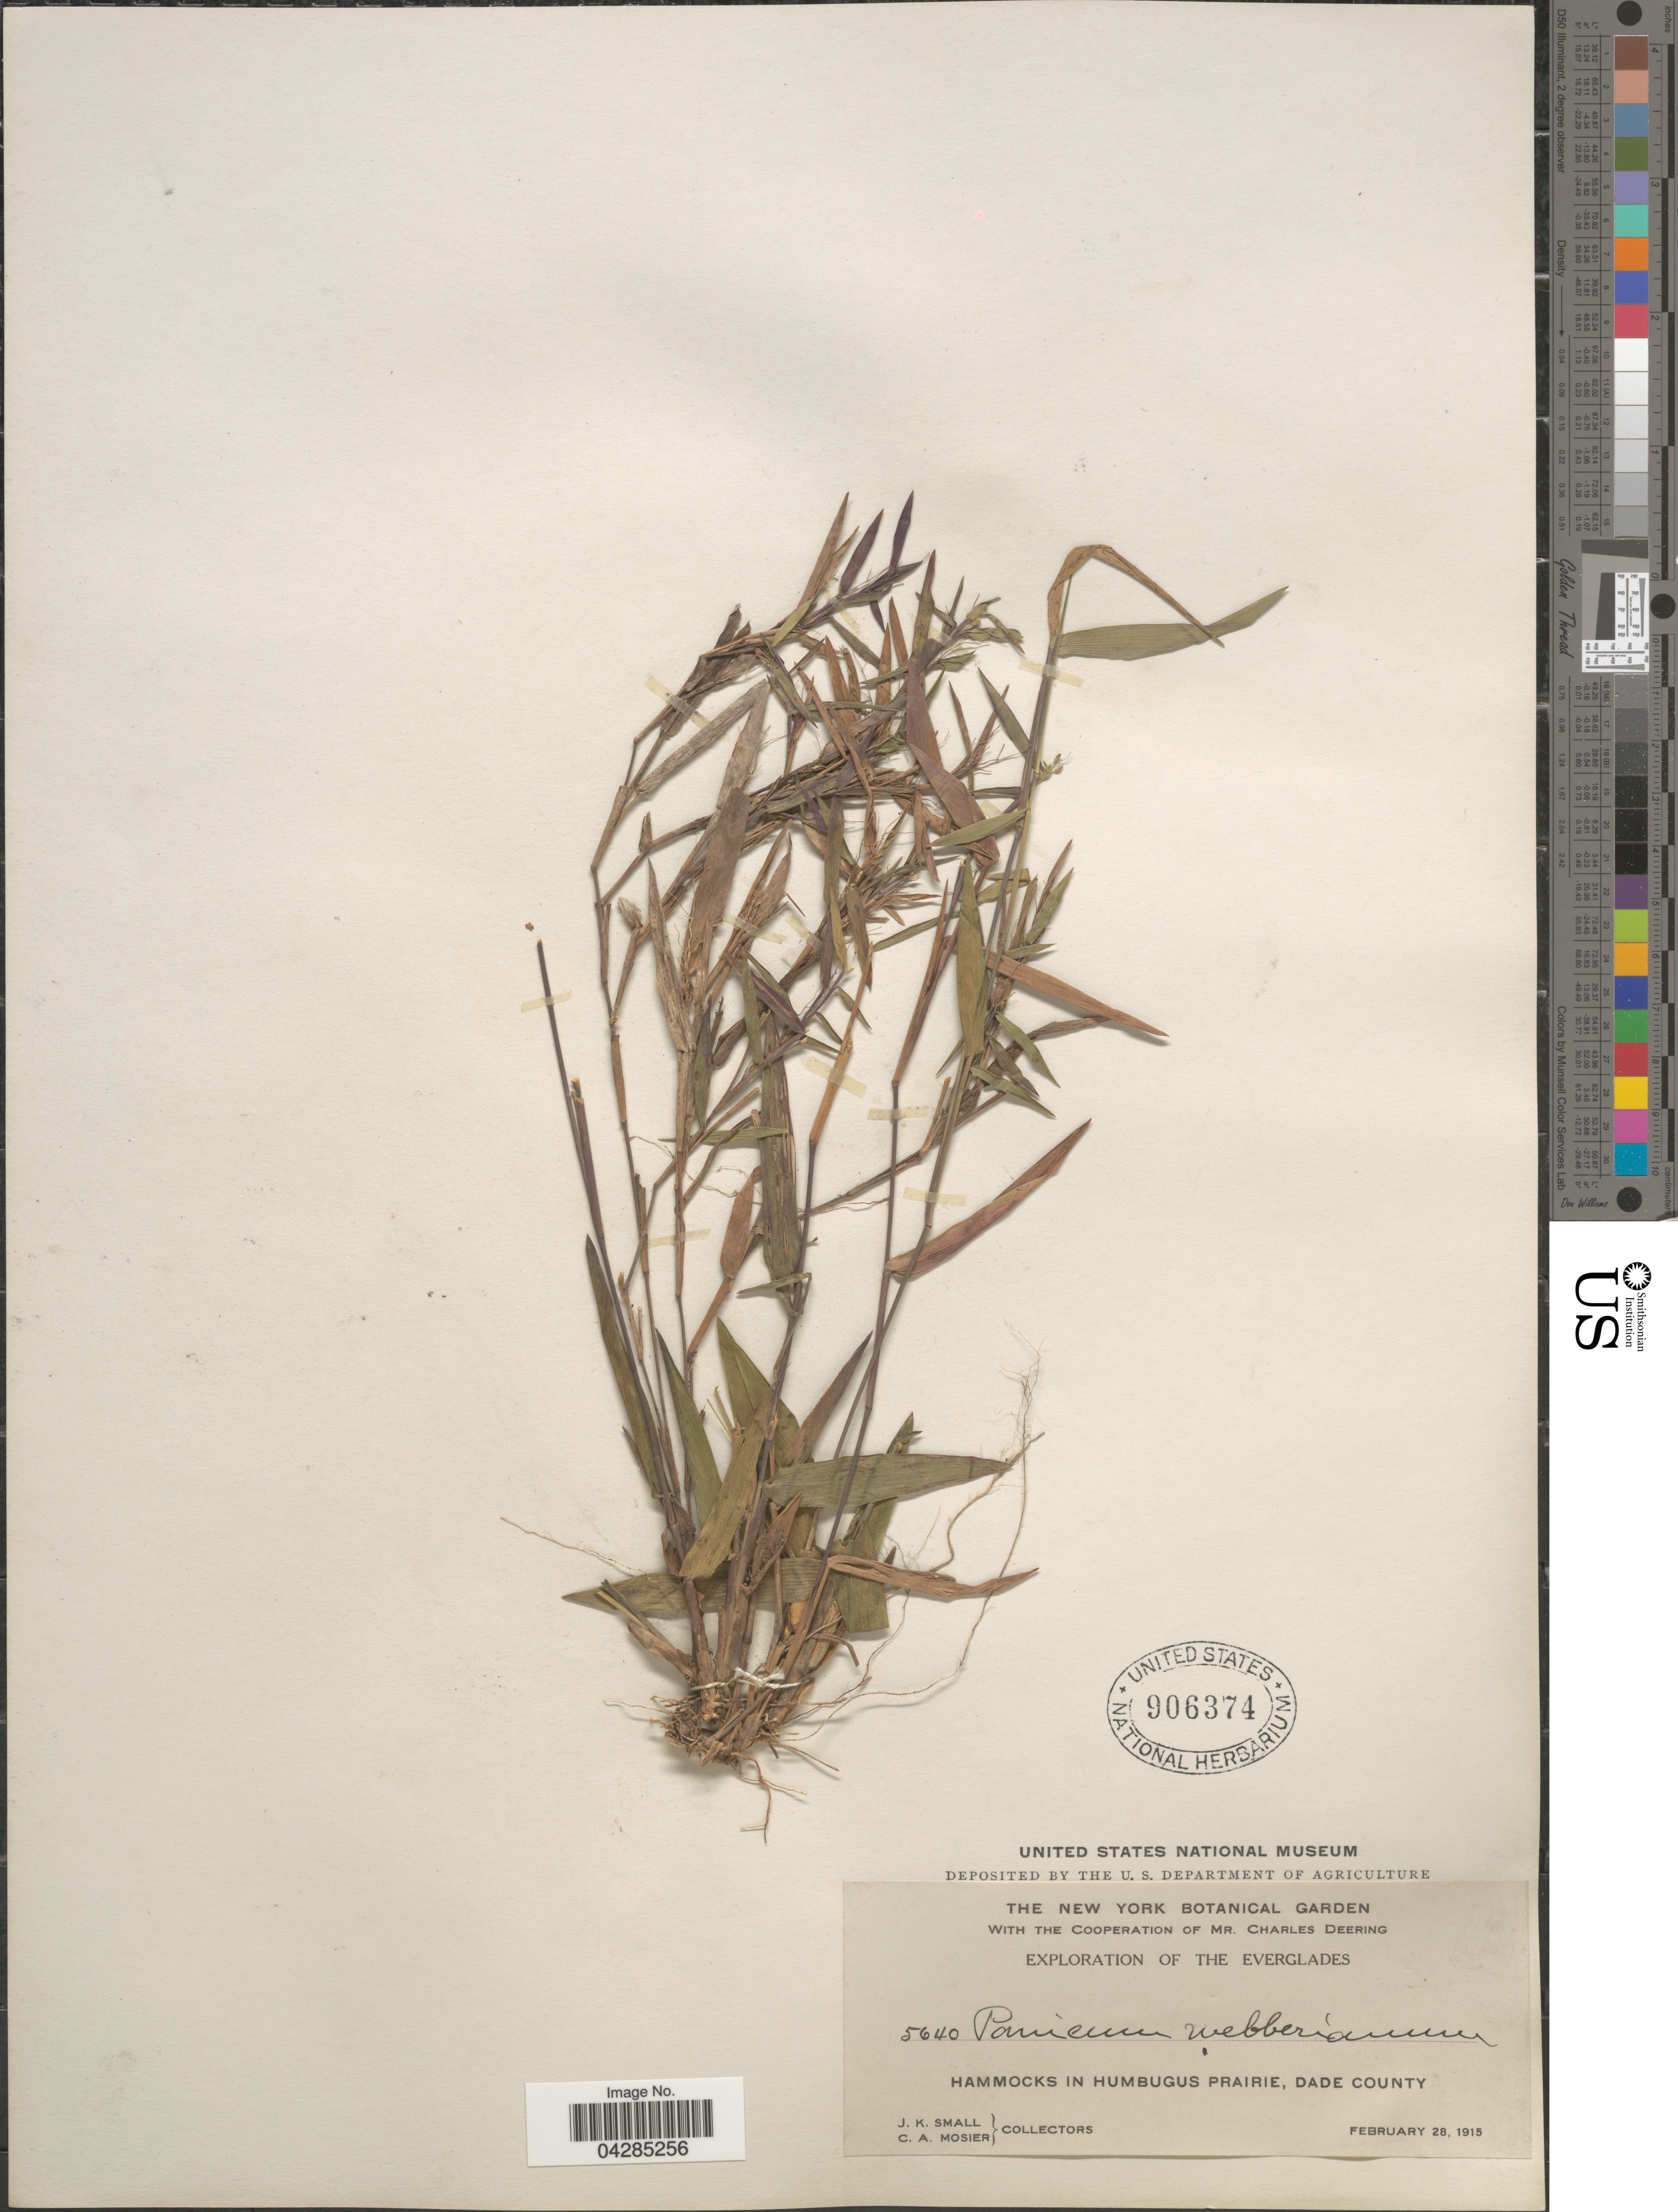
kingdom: Plantae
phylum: Tracheophyta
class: Liliopsida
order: Poales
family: Poaceae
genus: Dichanthelium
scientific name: Dichanthelium portoricense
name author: (Desv. ex Ham.) B.F. Hansen & Wunderlin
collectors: J. K. Small & C. A. Mosier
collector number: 5640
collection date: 1915-02-28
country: United States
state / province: Florida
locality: Exploration of the Everglades. Hammocks in Humbugus Prairie, Dade County.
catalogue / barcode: US 906374